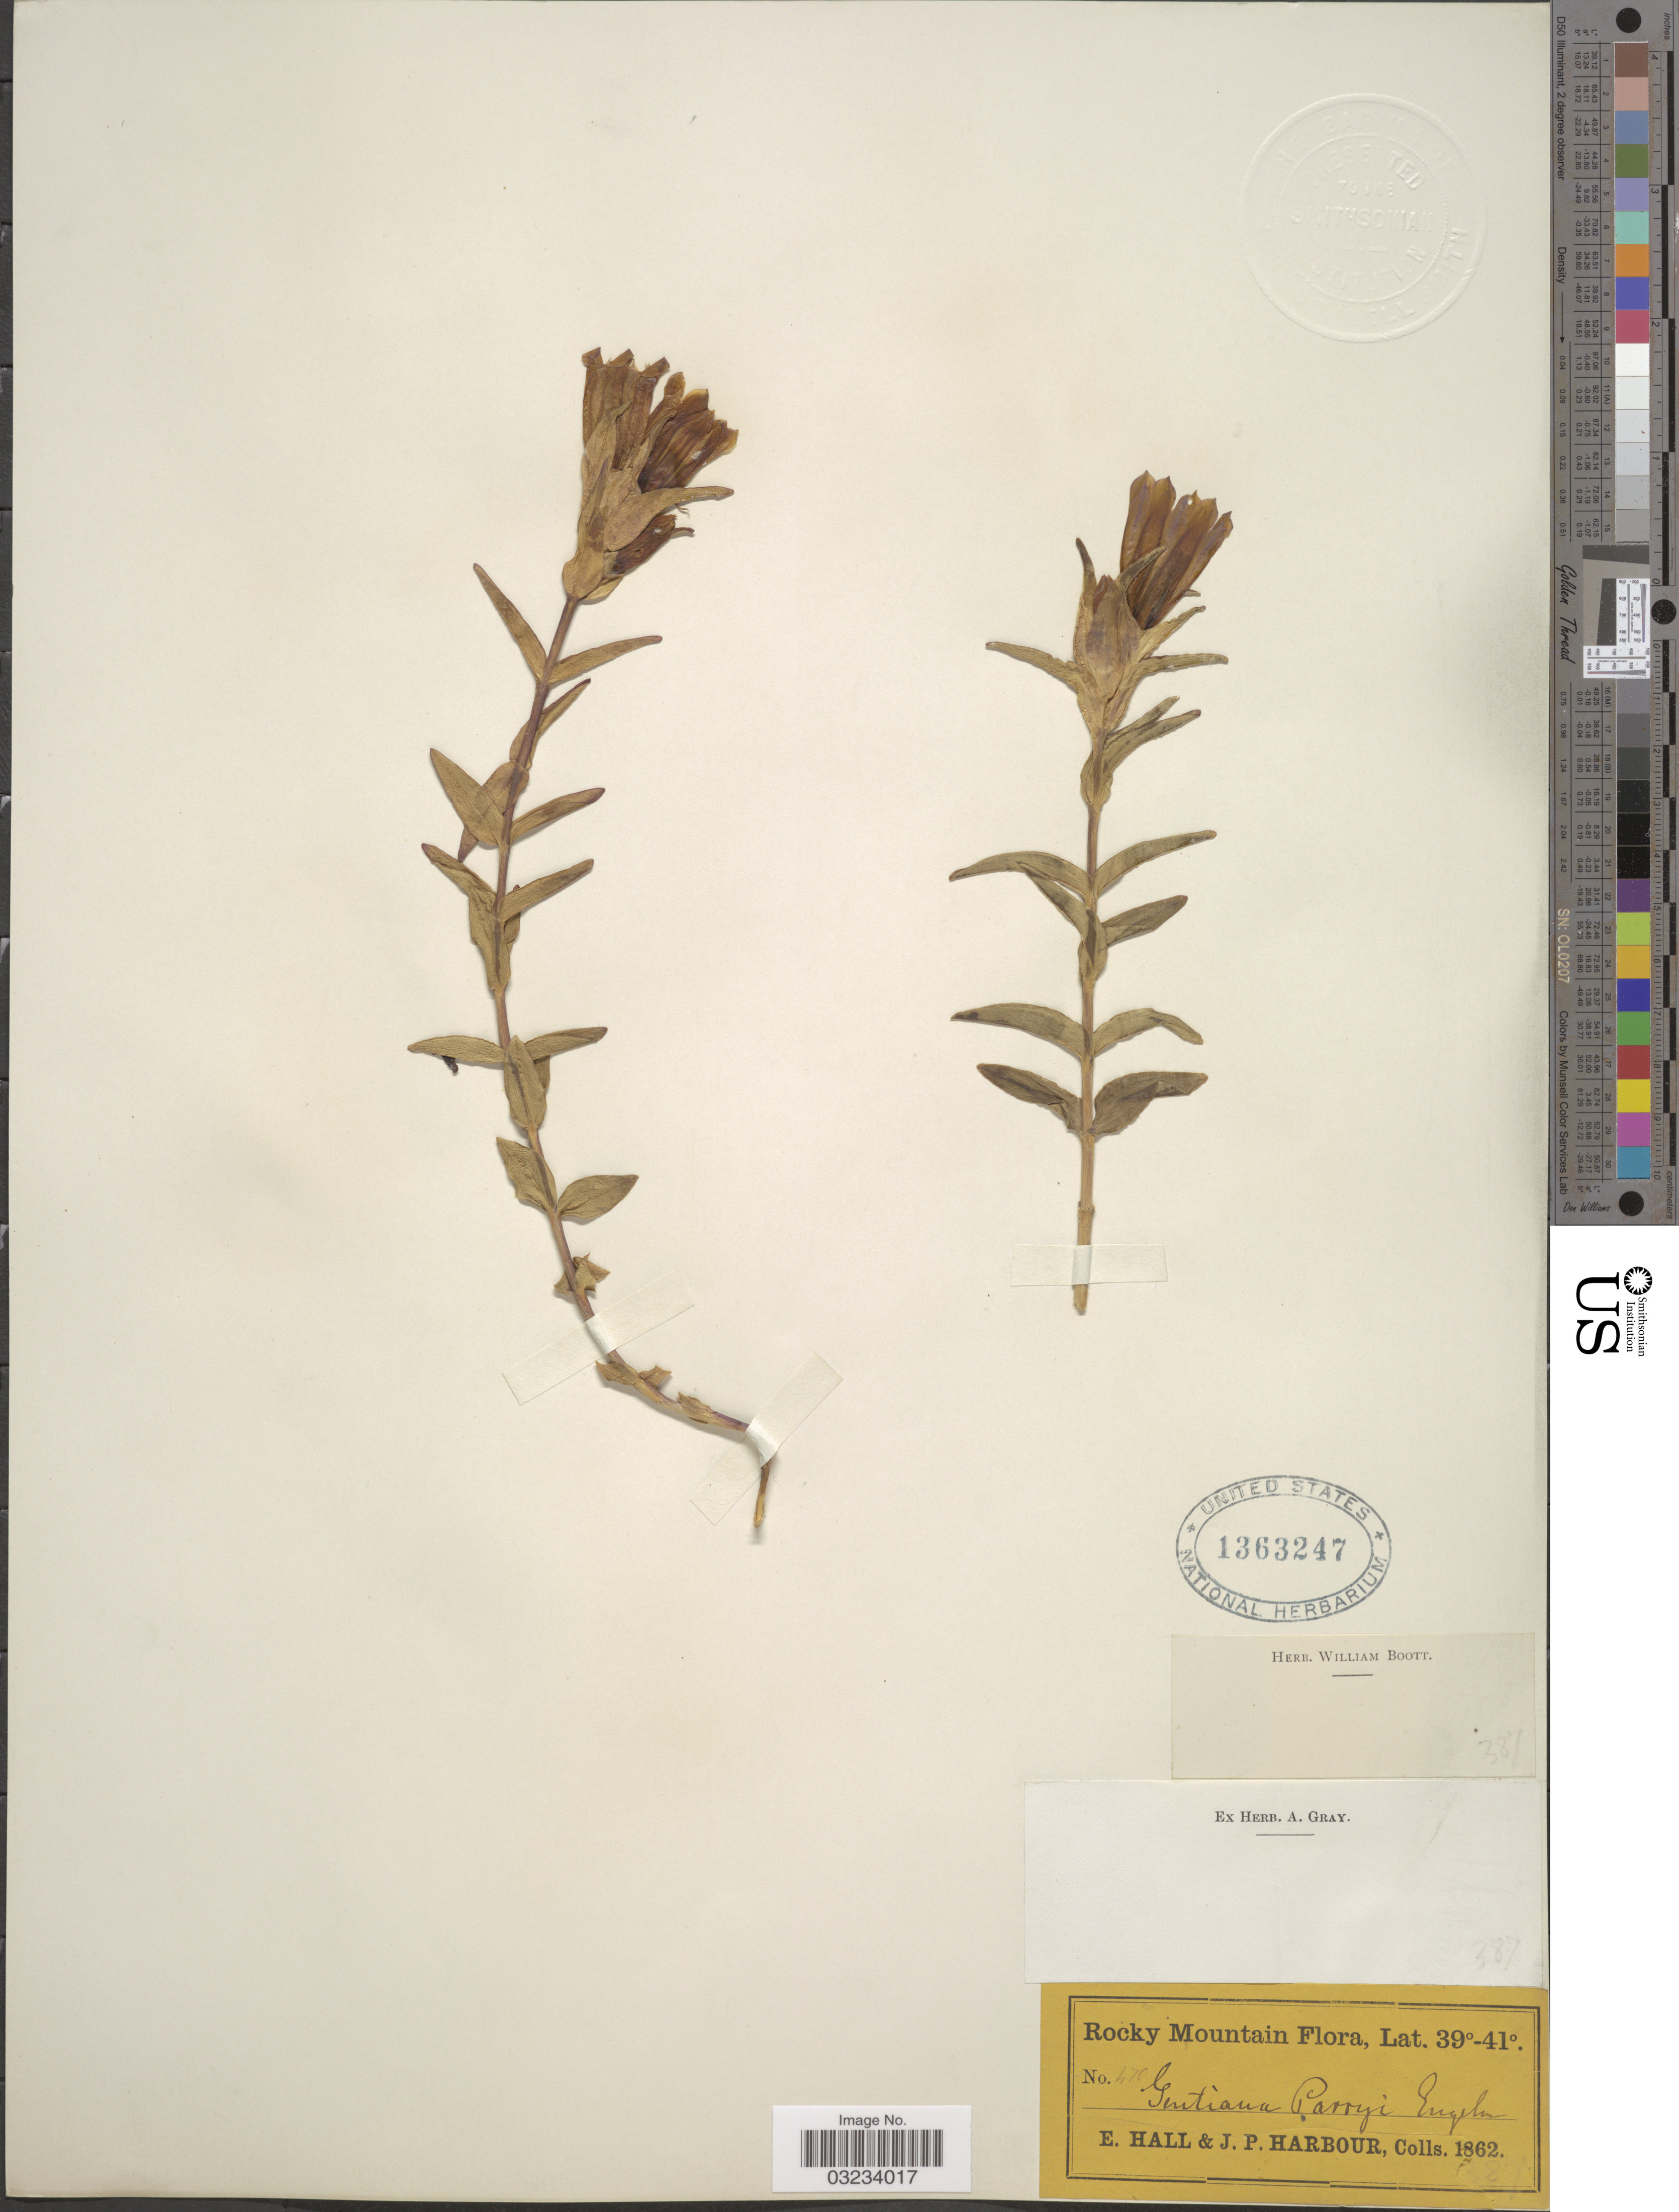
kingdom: Plantae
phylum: Tracheophyta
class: Magnoliopsida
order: Gentianales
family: Gentianaceae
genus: Gentiana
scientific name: Gentiana calycosa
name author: Griseb.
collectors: E. Hall & J. Harbour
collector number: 470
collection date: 1862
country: United States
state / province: Colorado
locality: Rocky Mtns.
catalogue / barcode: US 1363247